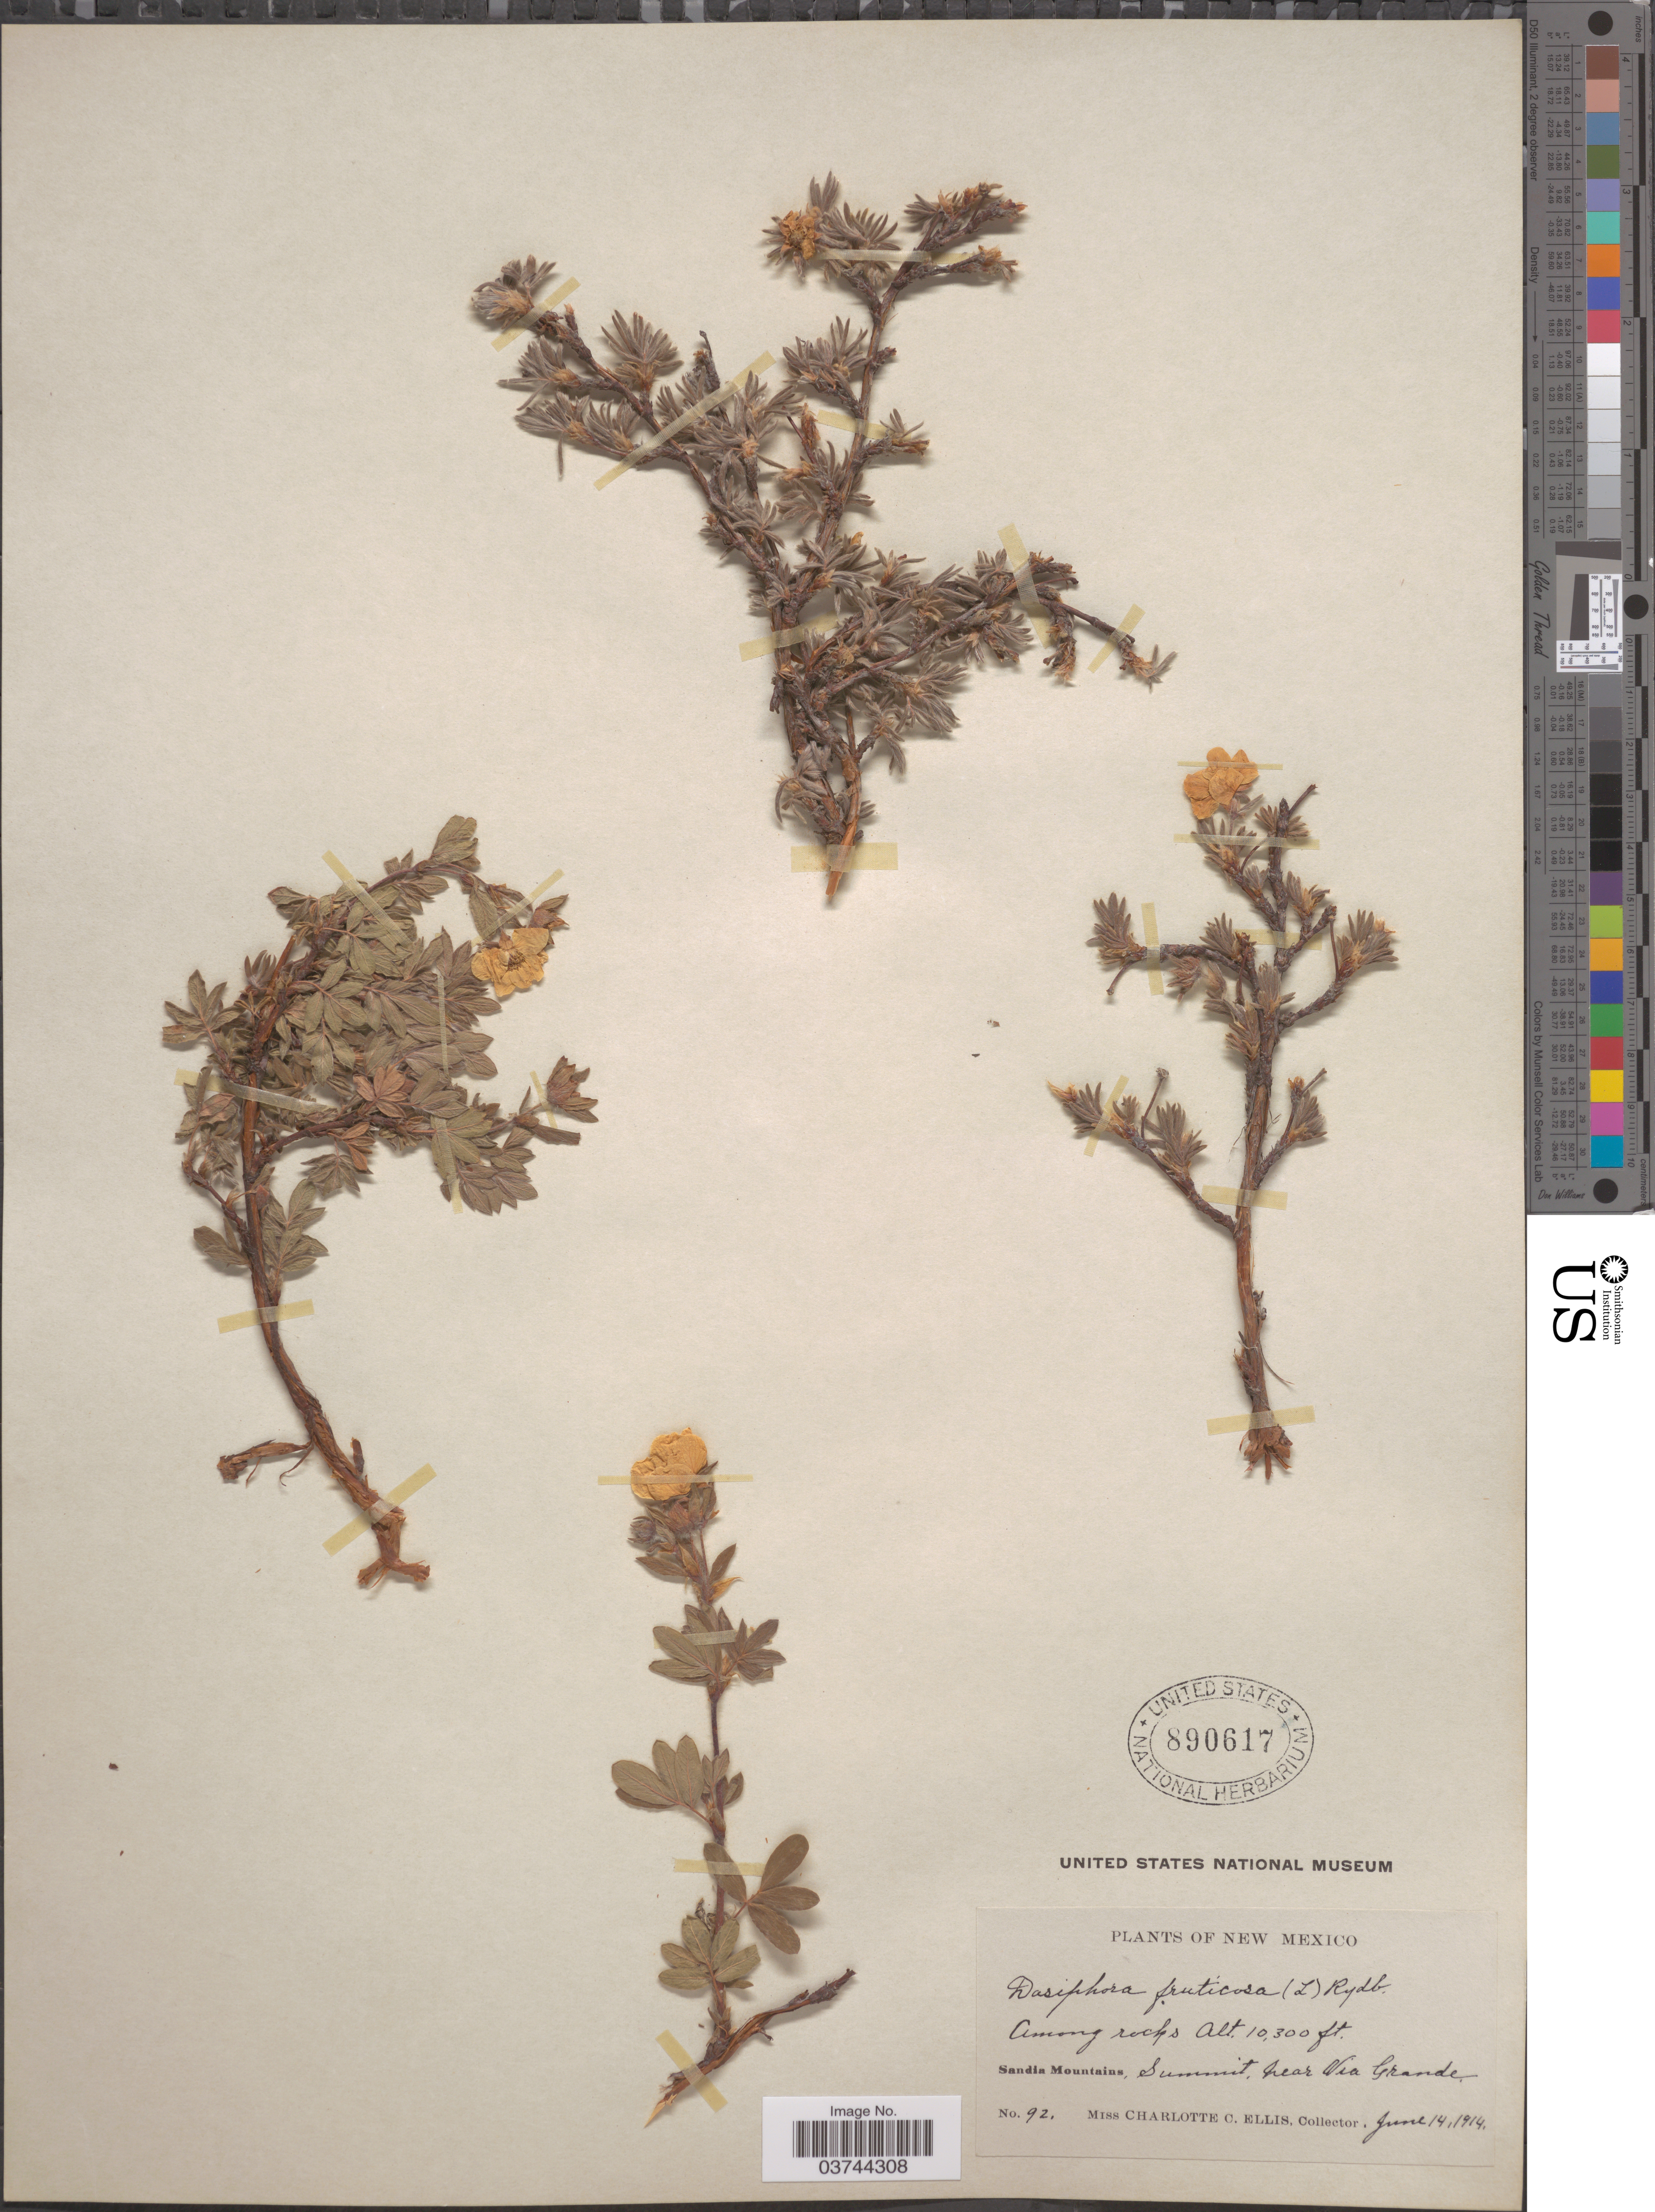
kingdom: Plantae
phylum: Tracheophyta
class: Magnoliopsida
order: Rosales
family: Rosaceae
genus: Dasiphora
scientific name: Dasiphora fruticosa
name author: (L.) Rydb.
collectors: C. C. Ellis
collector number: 92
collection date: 1914-06-14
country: United States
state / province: New Mexico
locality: Among rocks. Sandia Mountains, Summit, near Via Grande.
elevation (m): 3139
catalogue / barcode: US 890617